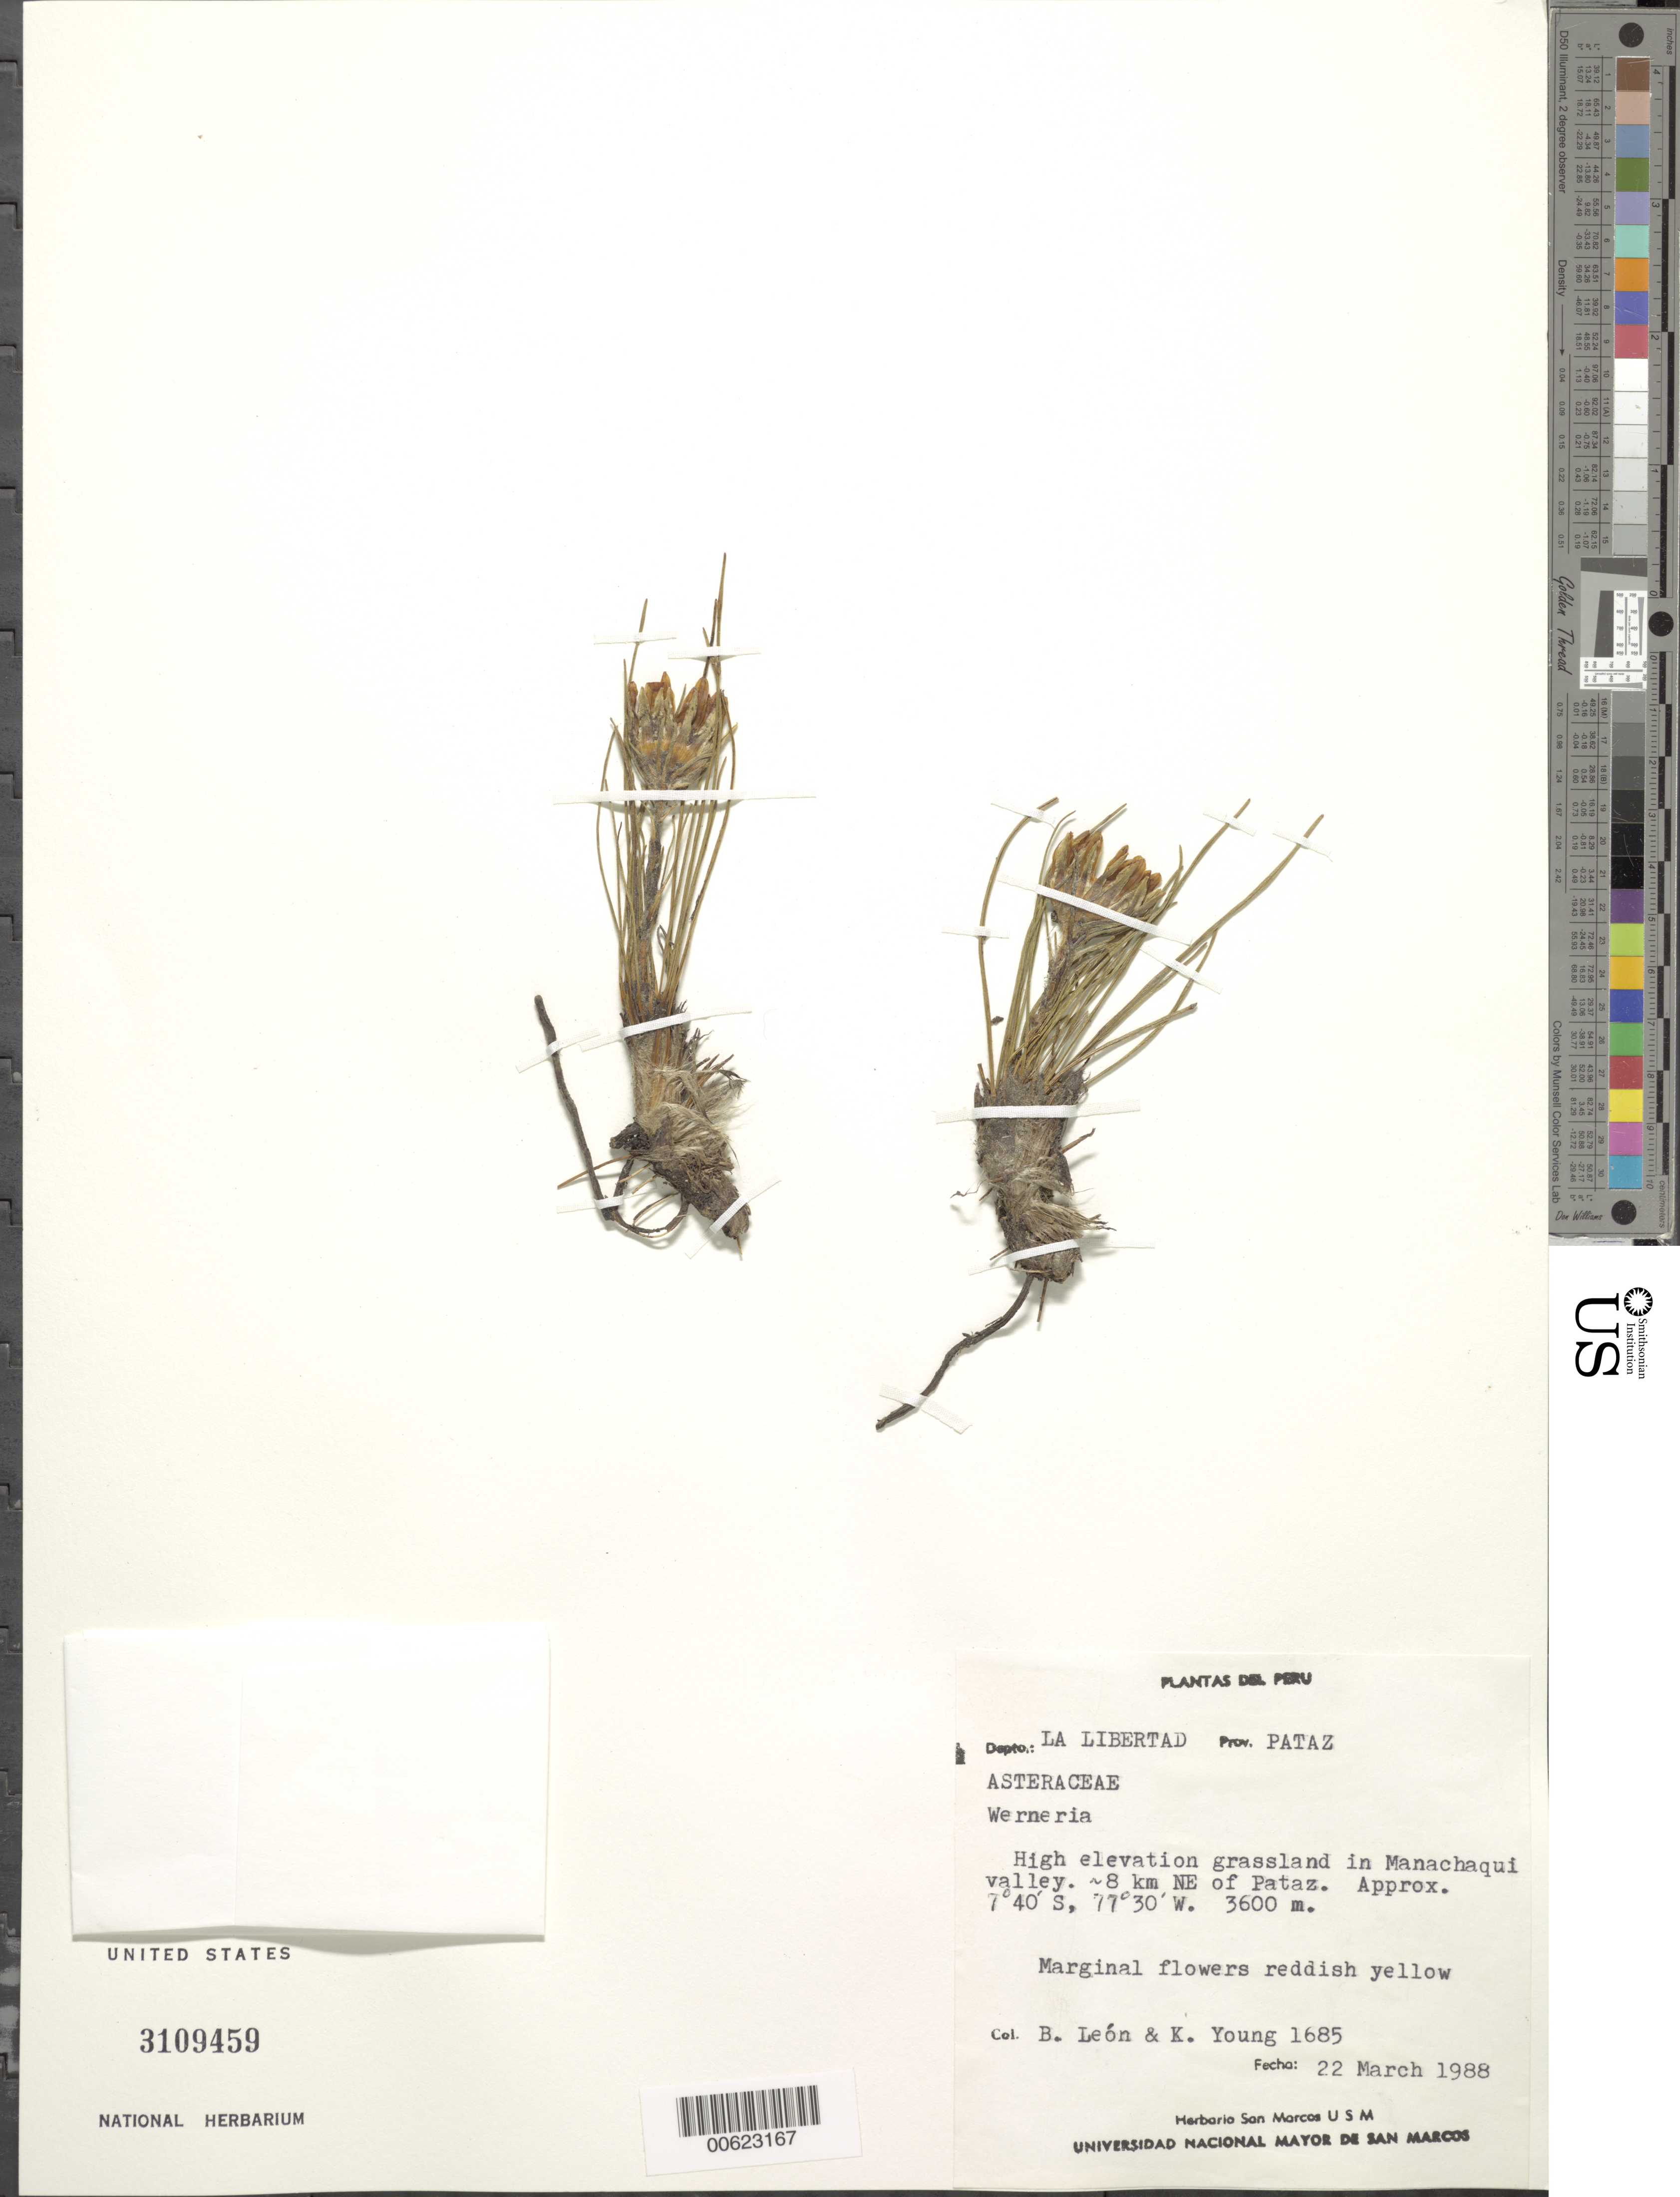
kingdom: Plantae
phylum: Tracheophyta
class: Magnoliopsida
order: Asterales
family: Asteraceae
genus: Werneria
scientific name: Werneria villosa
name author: A. Gray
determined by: Funk, Vicki A., (BOT), Smithsonian Institution - National Museum of Natural History (UNITED STATES)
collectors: Bro. León & K. Young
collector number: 1685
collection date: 1988-03-22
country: Peru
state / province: La Libertad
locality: Prov. Pataz, manachaqui valley, ca. 8 km NE of Pataz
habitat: high elev. Grassland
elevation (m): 3600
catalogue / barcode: US 3109459